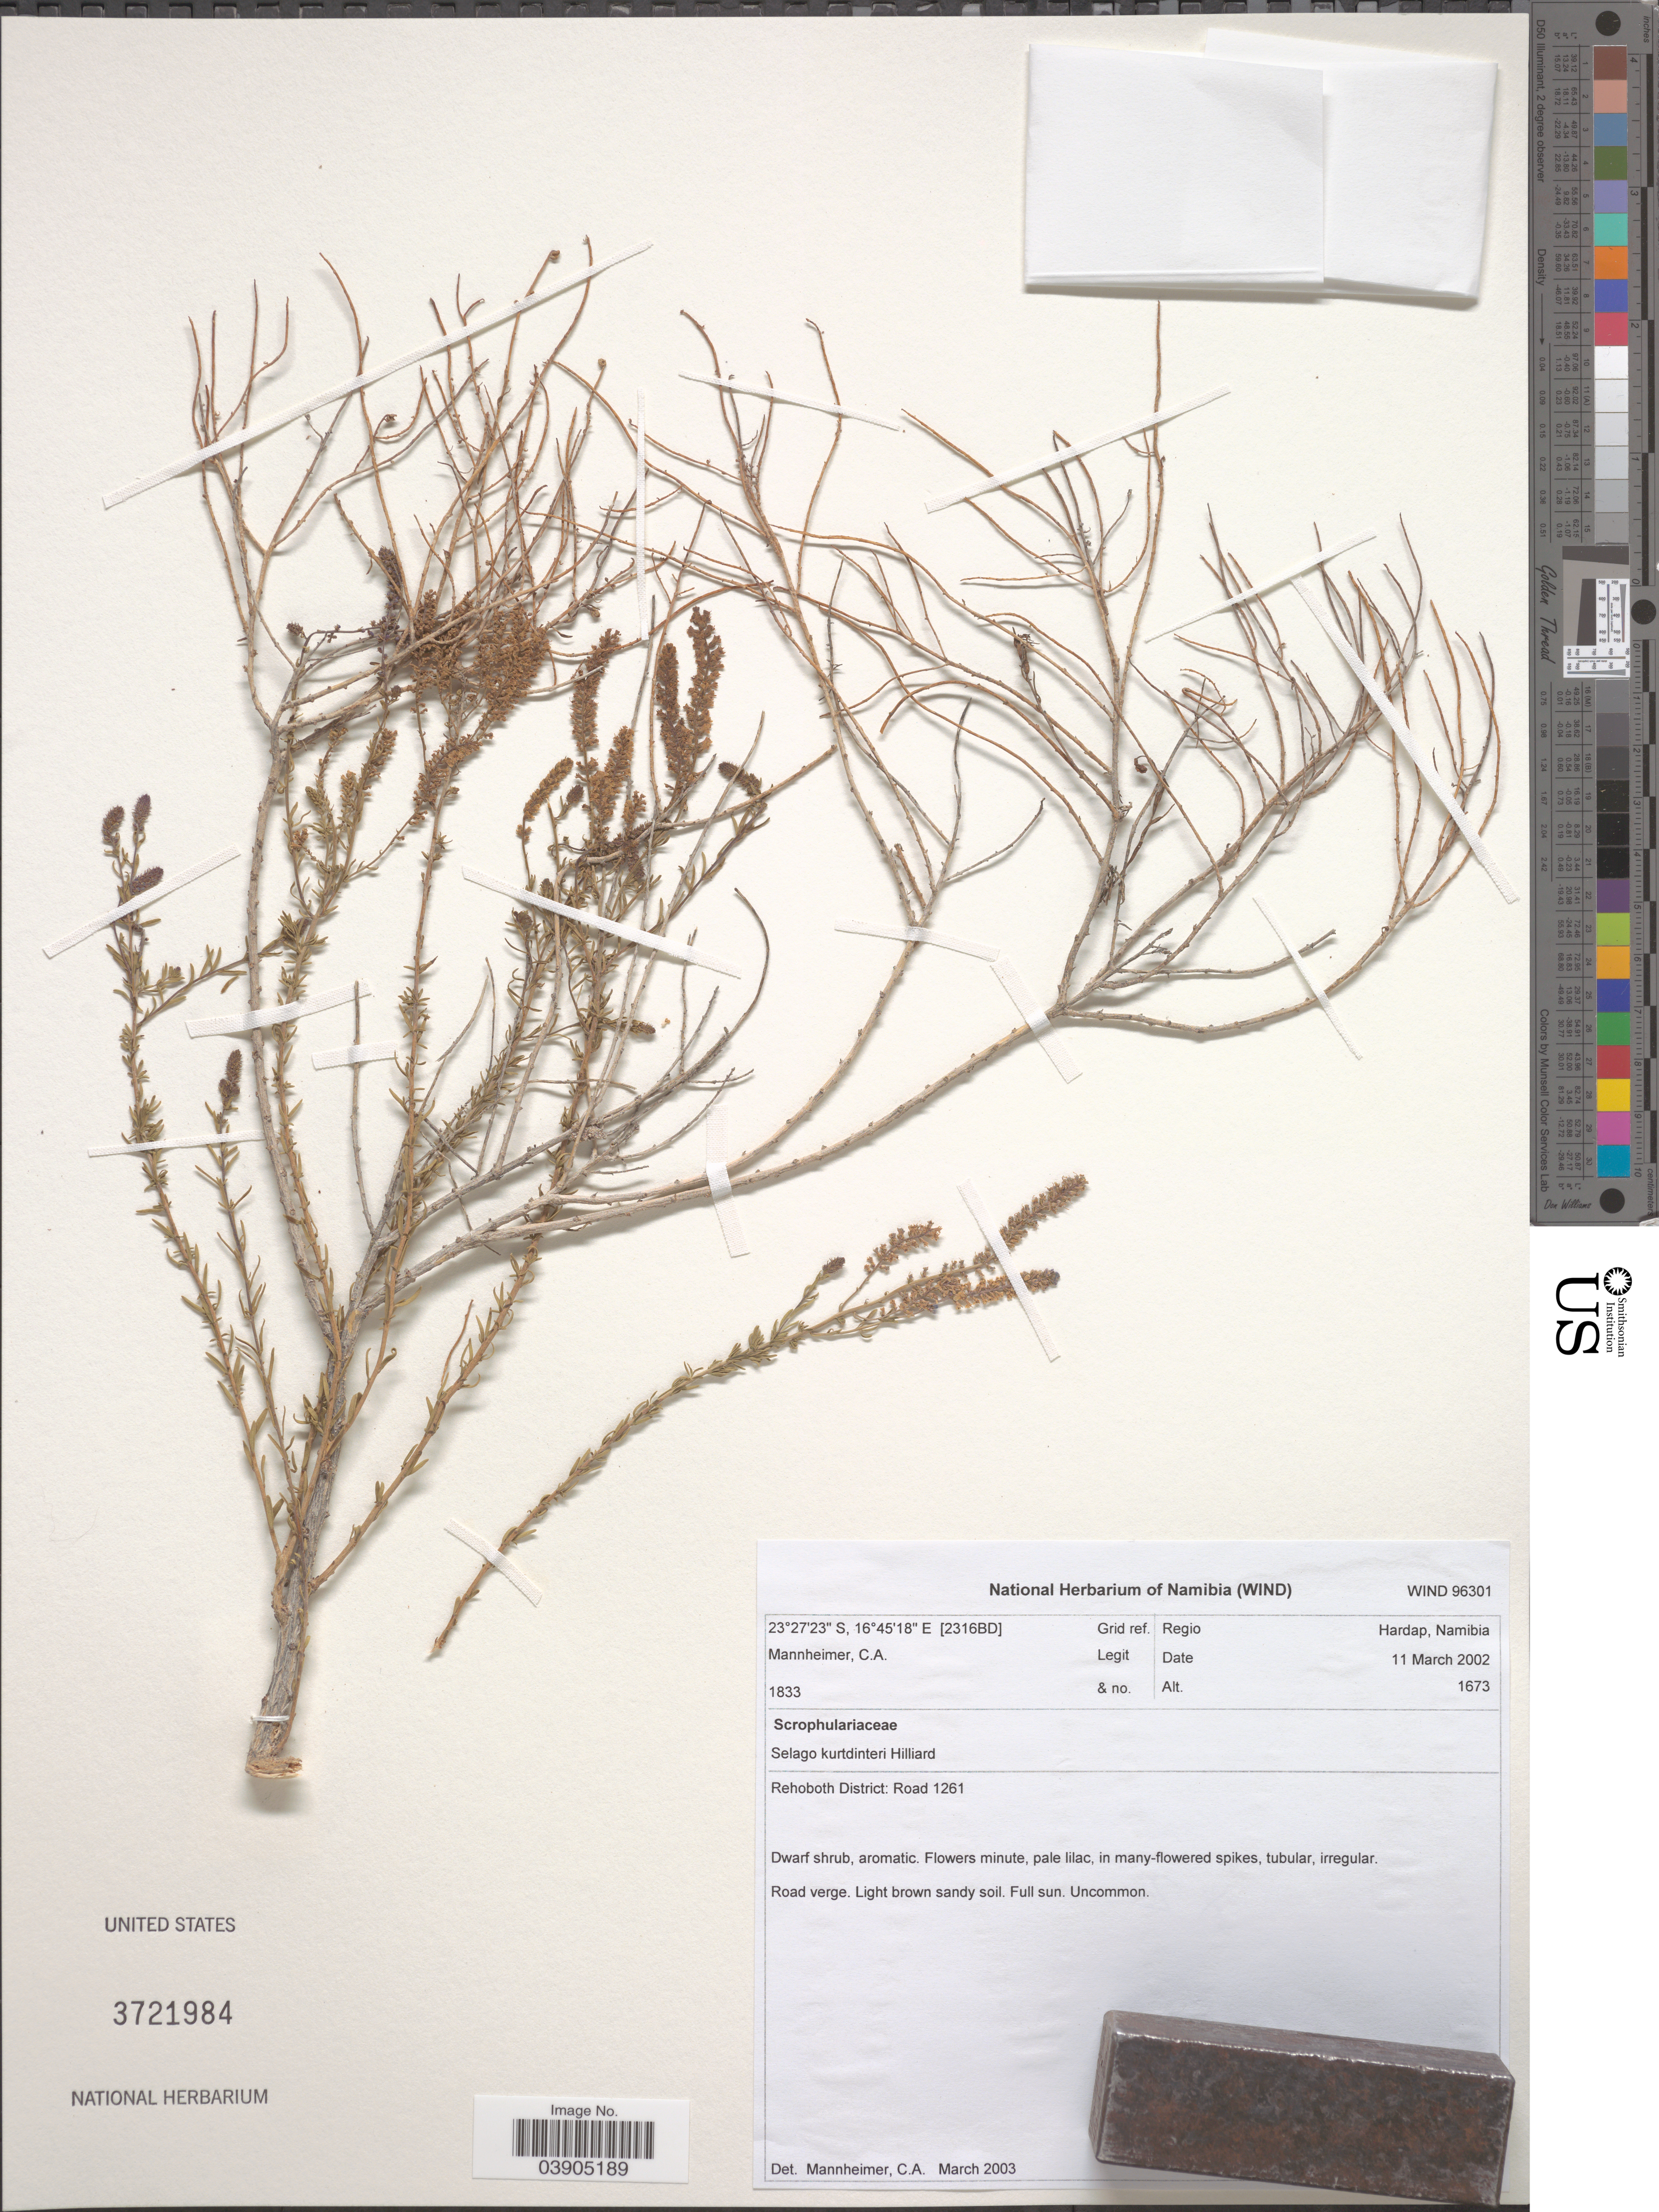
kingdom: Plantae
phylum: Tracheophyta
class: Magnoliopsida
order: Lamiales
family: Scrophulariaceae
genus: Selago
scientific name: Selago kurtdinteri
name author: Hilliard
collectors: C. A. Mannheimer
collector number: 1833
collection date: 2002-03-11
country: Namibia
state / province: Hardap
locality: Grid ref. [2316BD]. Regio Hardap, Namibia. Rehoboth District: Road 1261.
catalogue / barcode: US 3721984